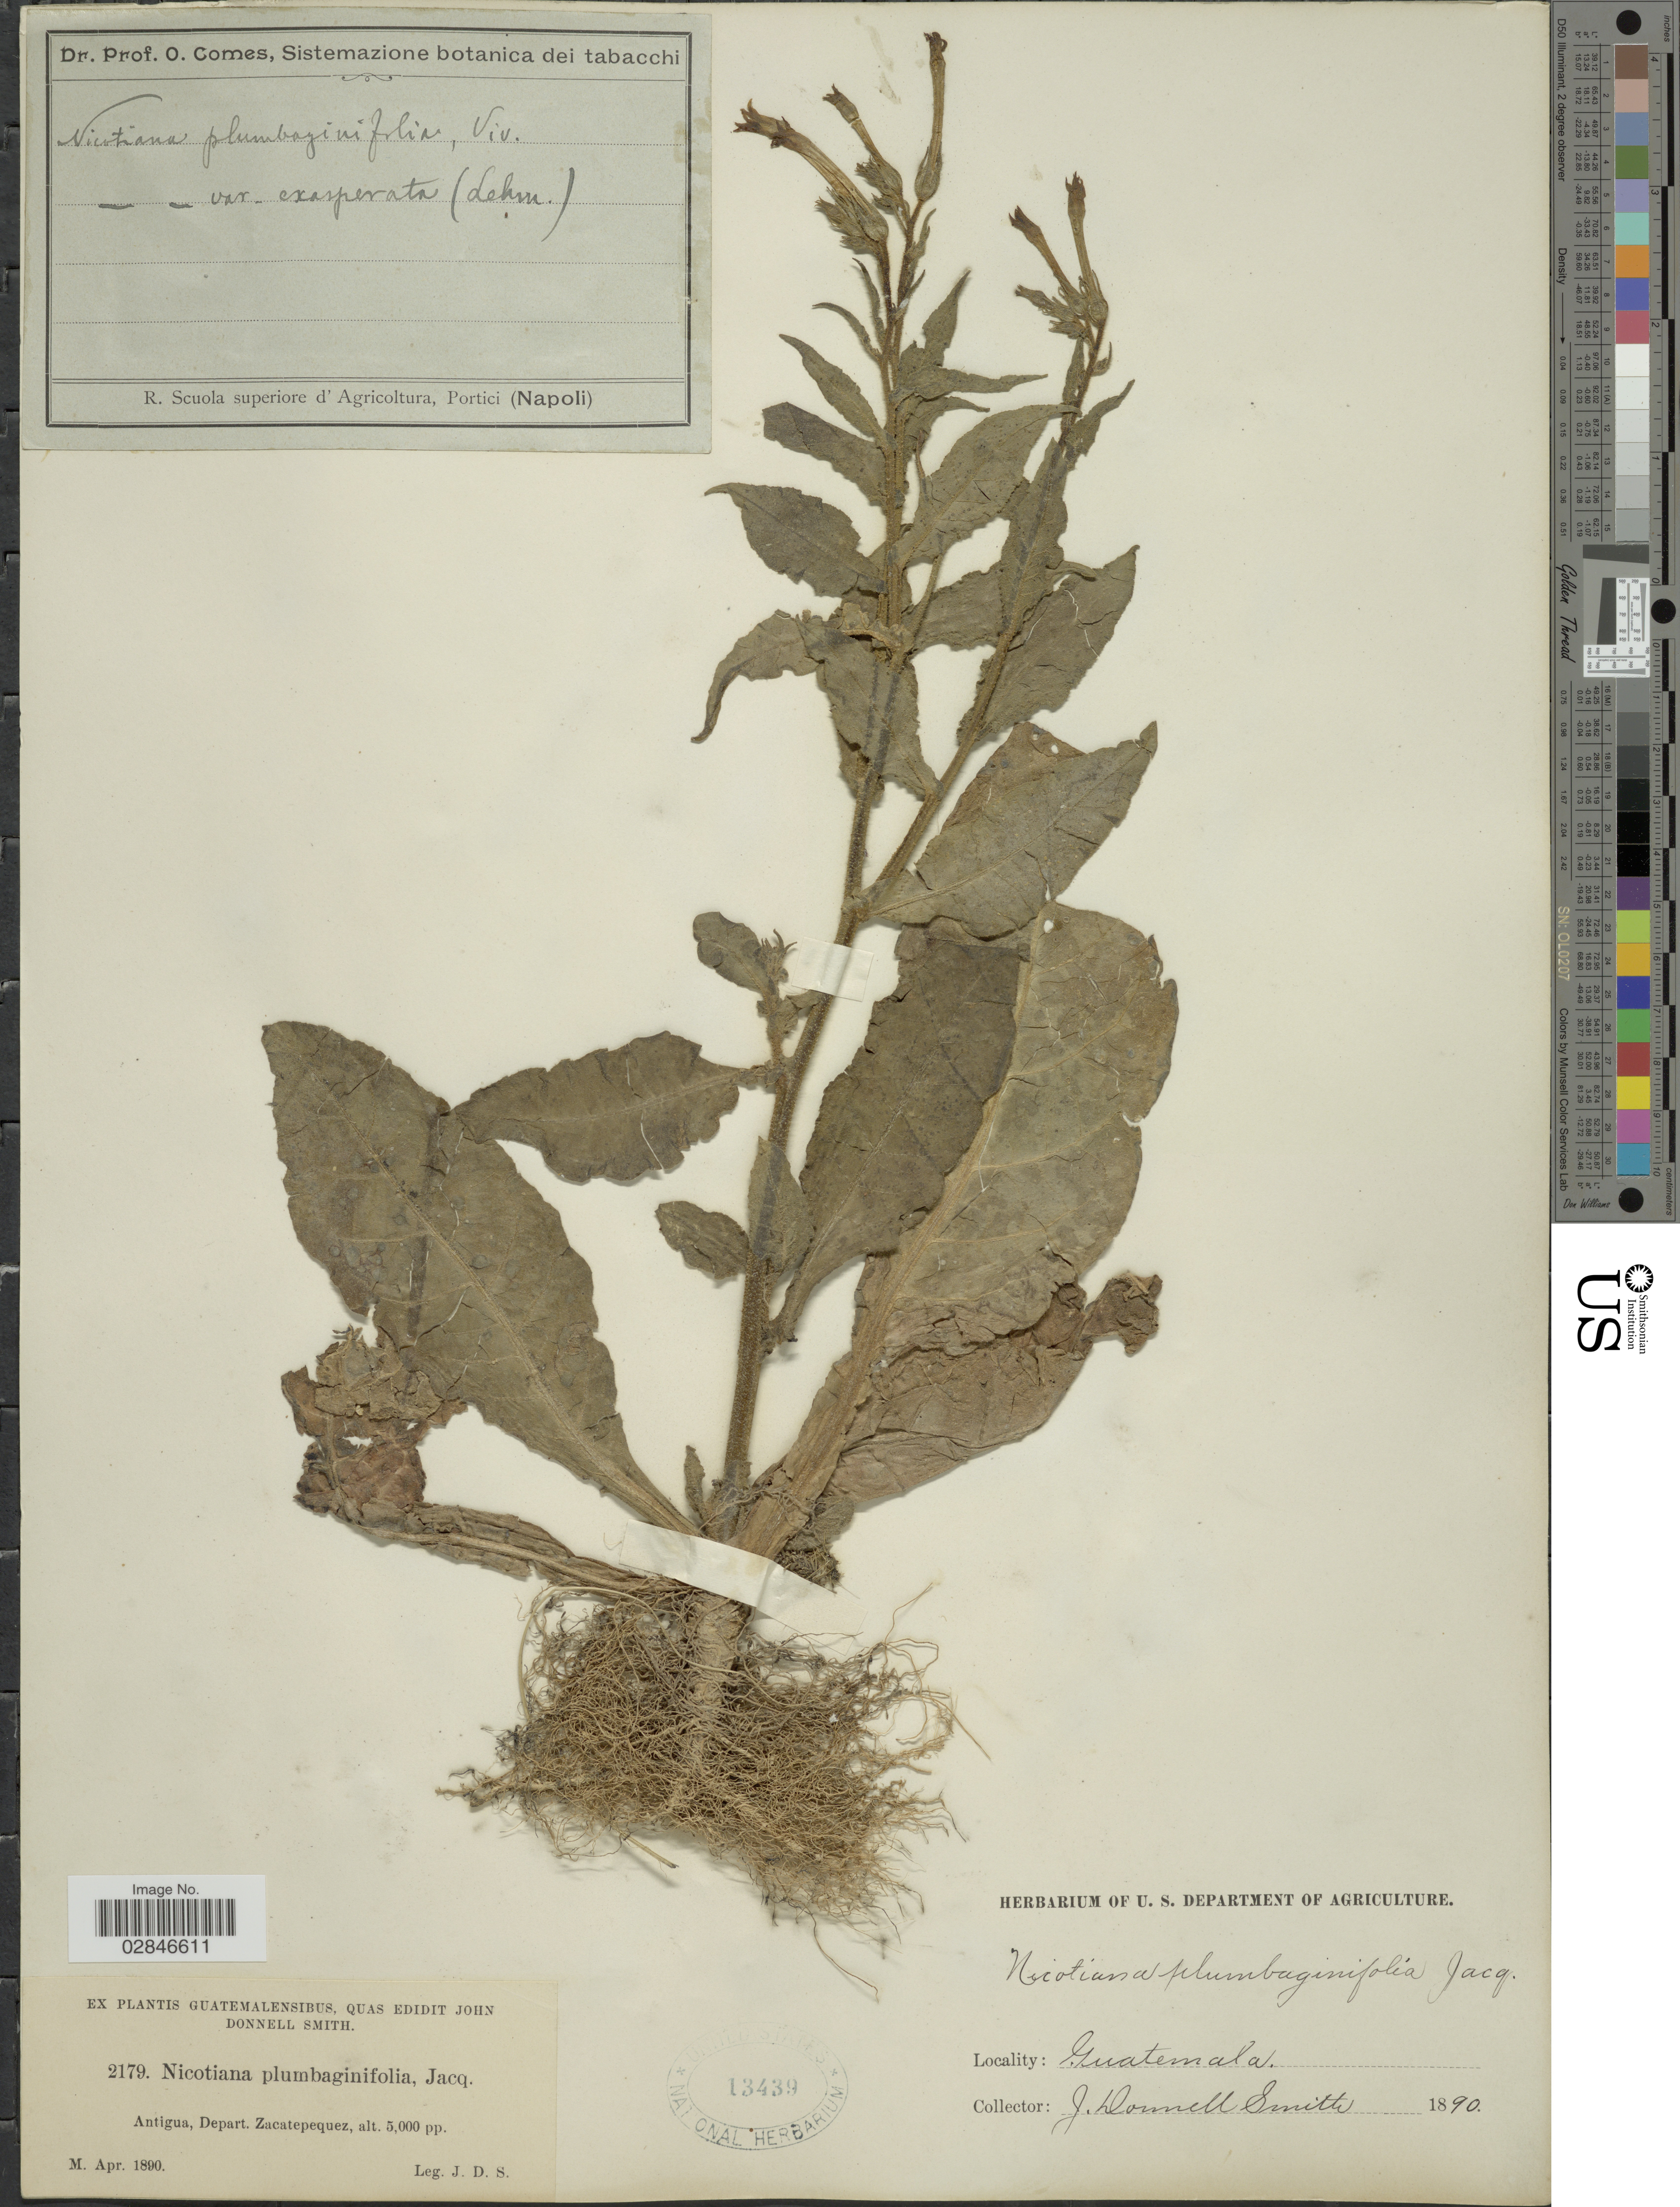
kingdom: Plantae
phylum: Tracheophyta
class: Magnoliopsida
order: Solanales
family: Solanaceae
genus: Nicotiana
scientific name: Nicotiana plumbaginifolia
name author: Viv.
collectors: J. Donnell Smith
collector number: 2179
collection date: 1890-04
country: Guatemala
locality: Antigua, Depart. Zacatepequez.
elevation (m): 1524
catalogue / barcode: US 13439